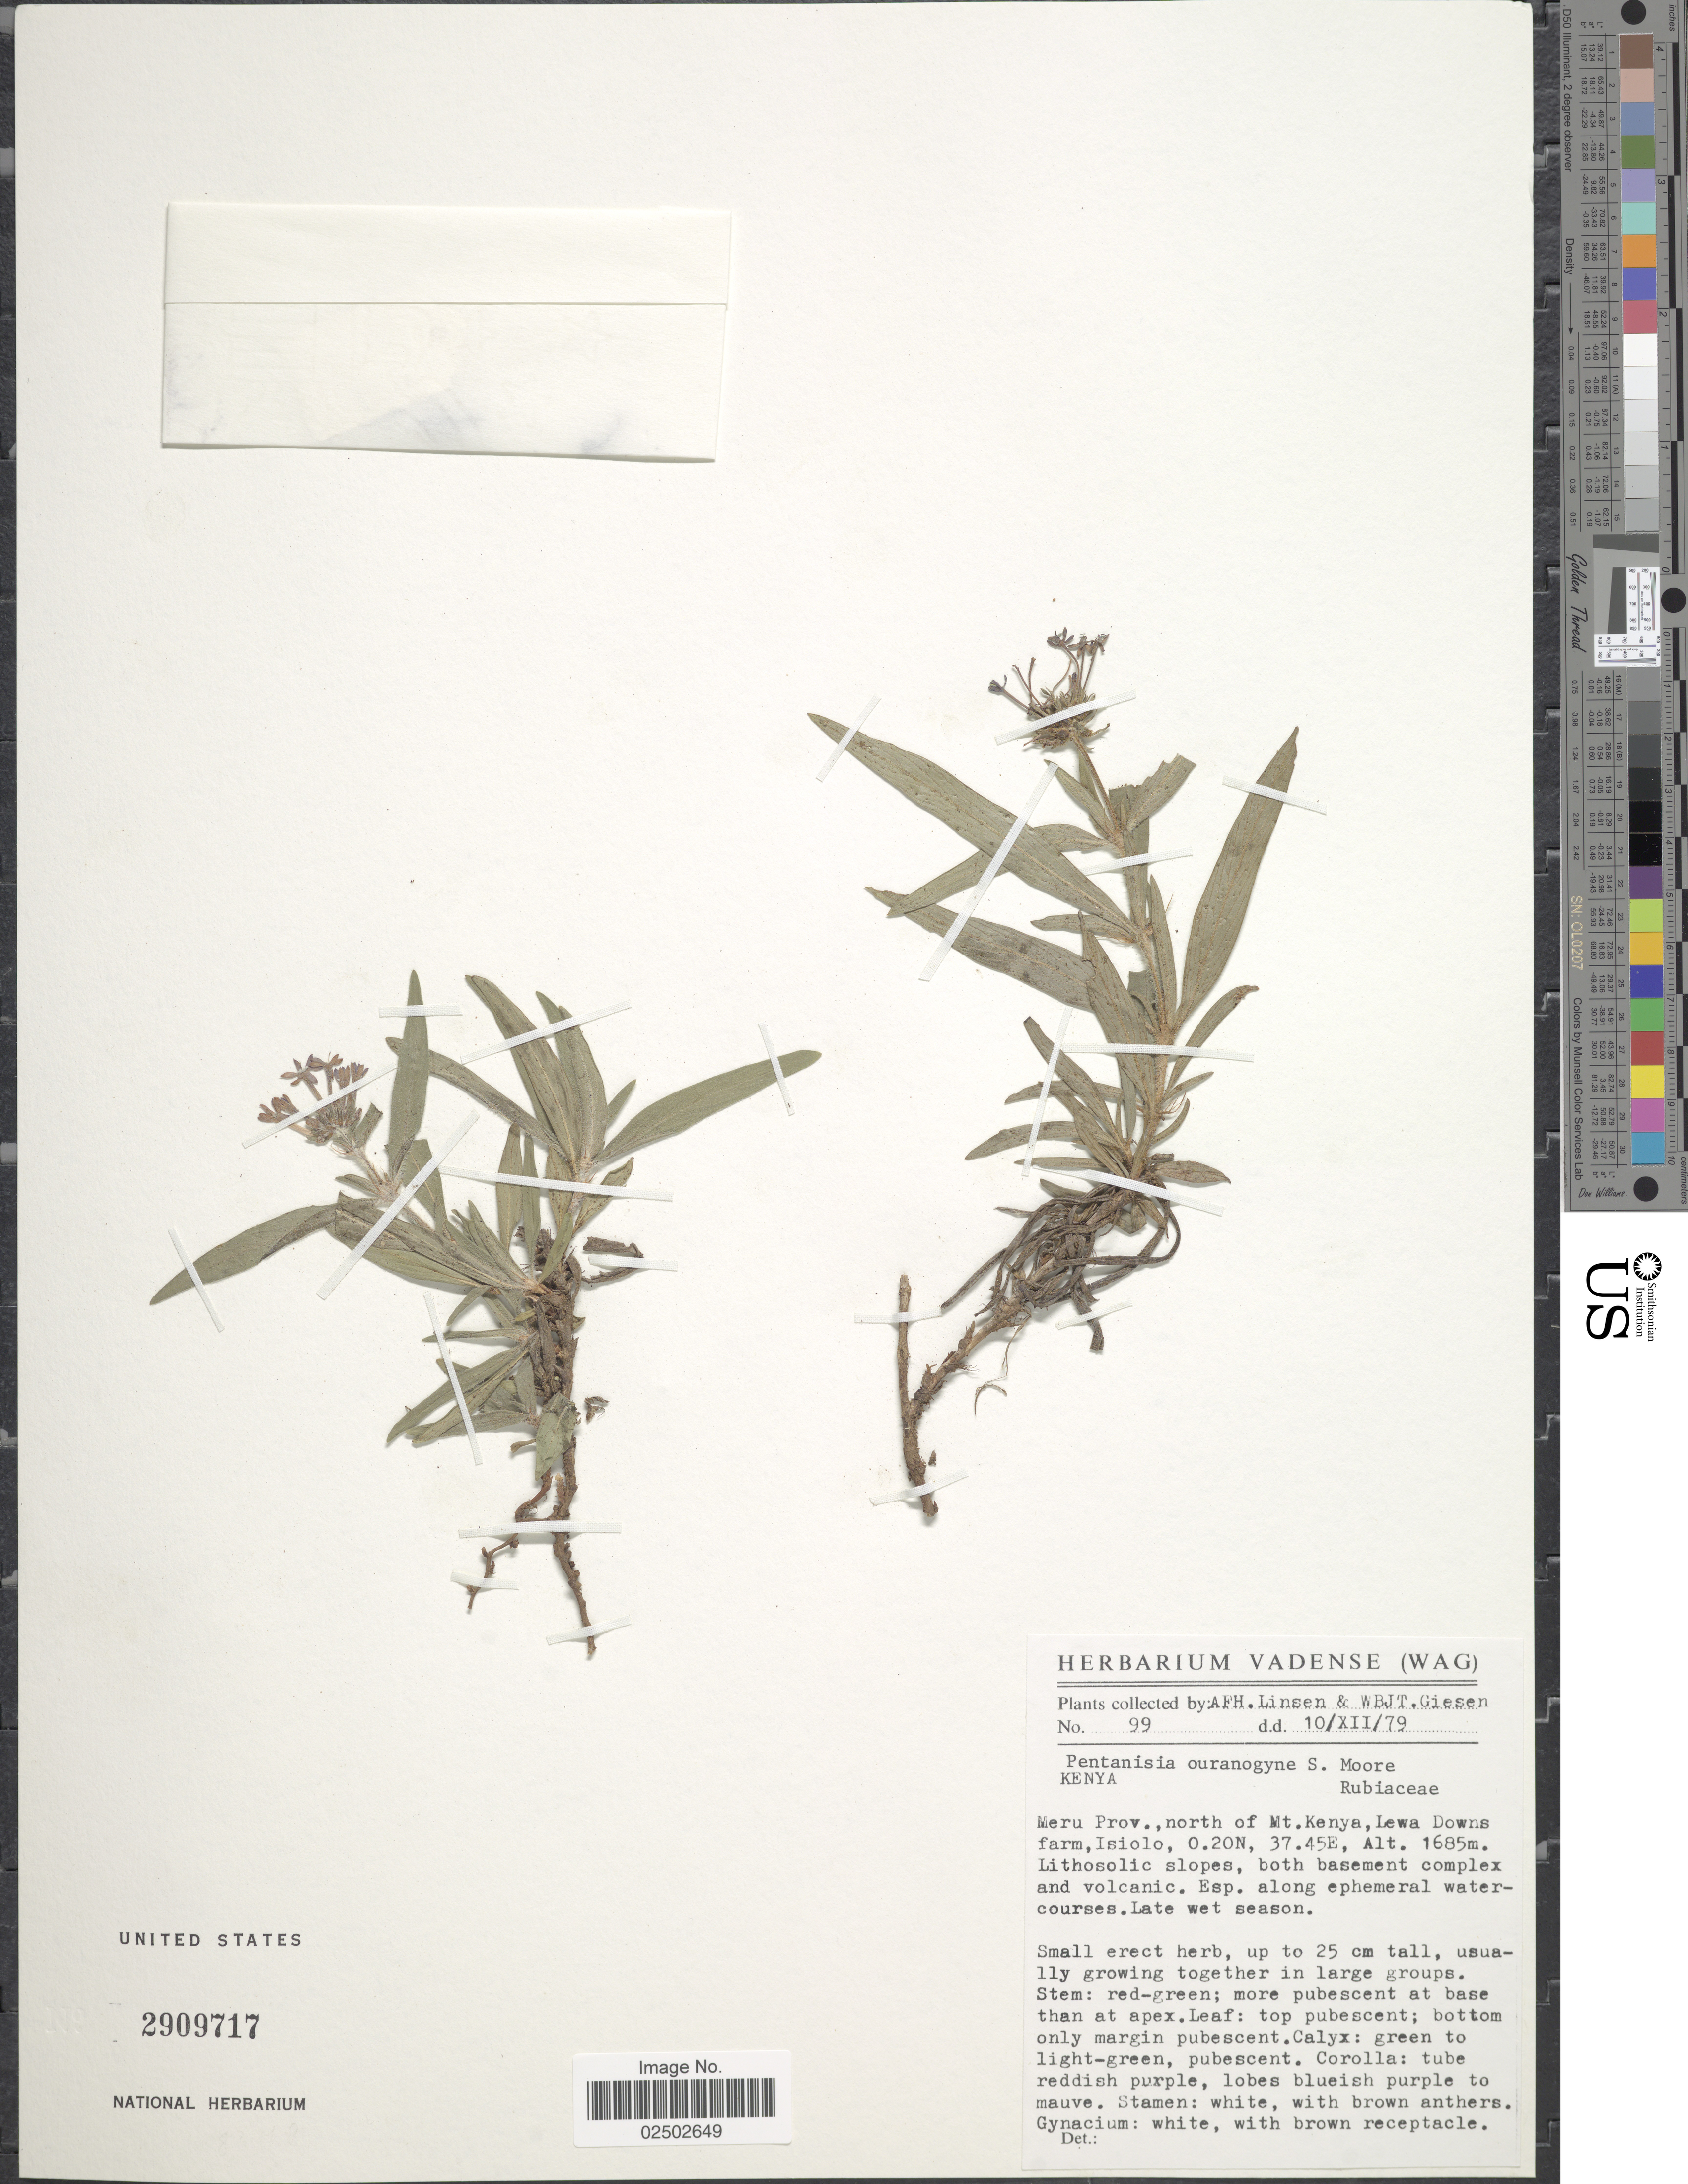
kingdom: Plantae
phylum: Tracheophyta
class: Magnoliopsida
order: Gentianales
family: Rubiaceae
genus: Pentanisia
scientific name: Pentanisia ouranogyne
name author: S. Moore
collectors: A. Linsen & W. Giesen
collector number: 99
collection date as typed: Transcribed d/m/y: 10/12/79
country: Kenya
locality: Meru Prov. North of Mt. Kenya, Lewa Downs farm, Isiolo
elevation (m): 1685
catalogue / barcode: US 2909717